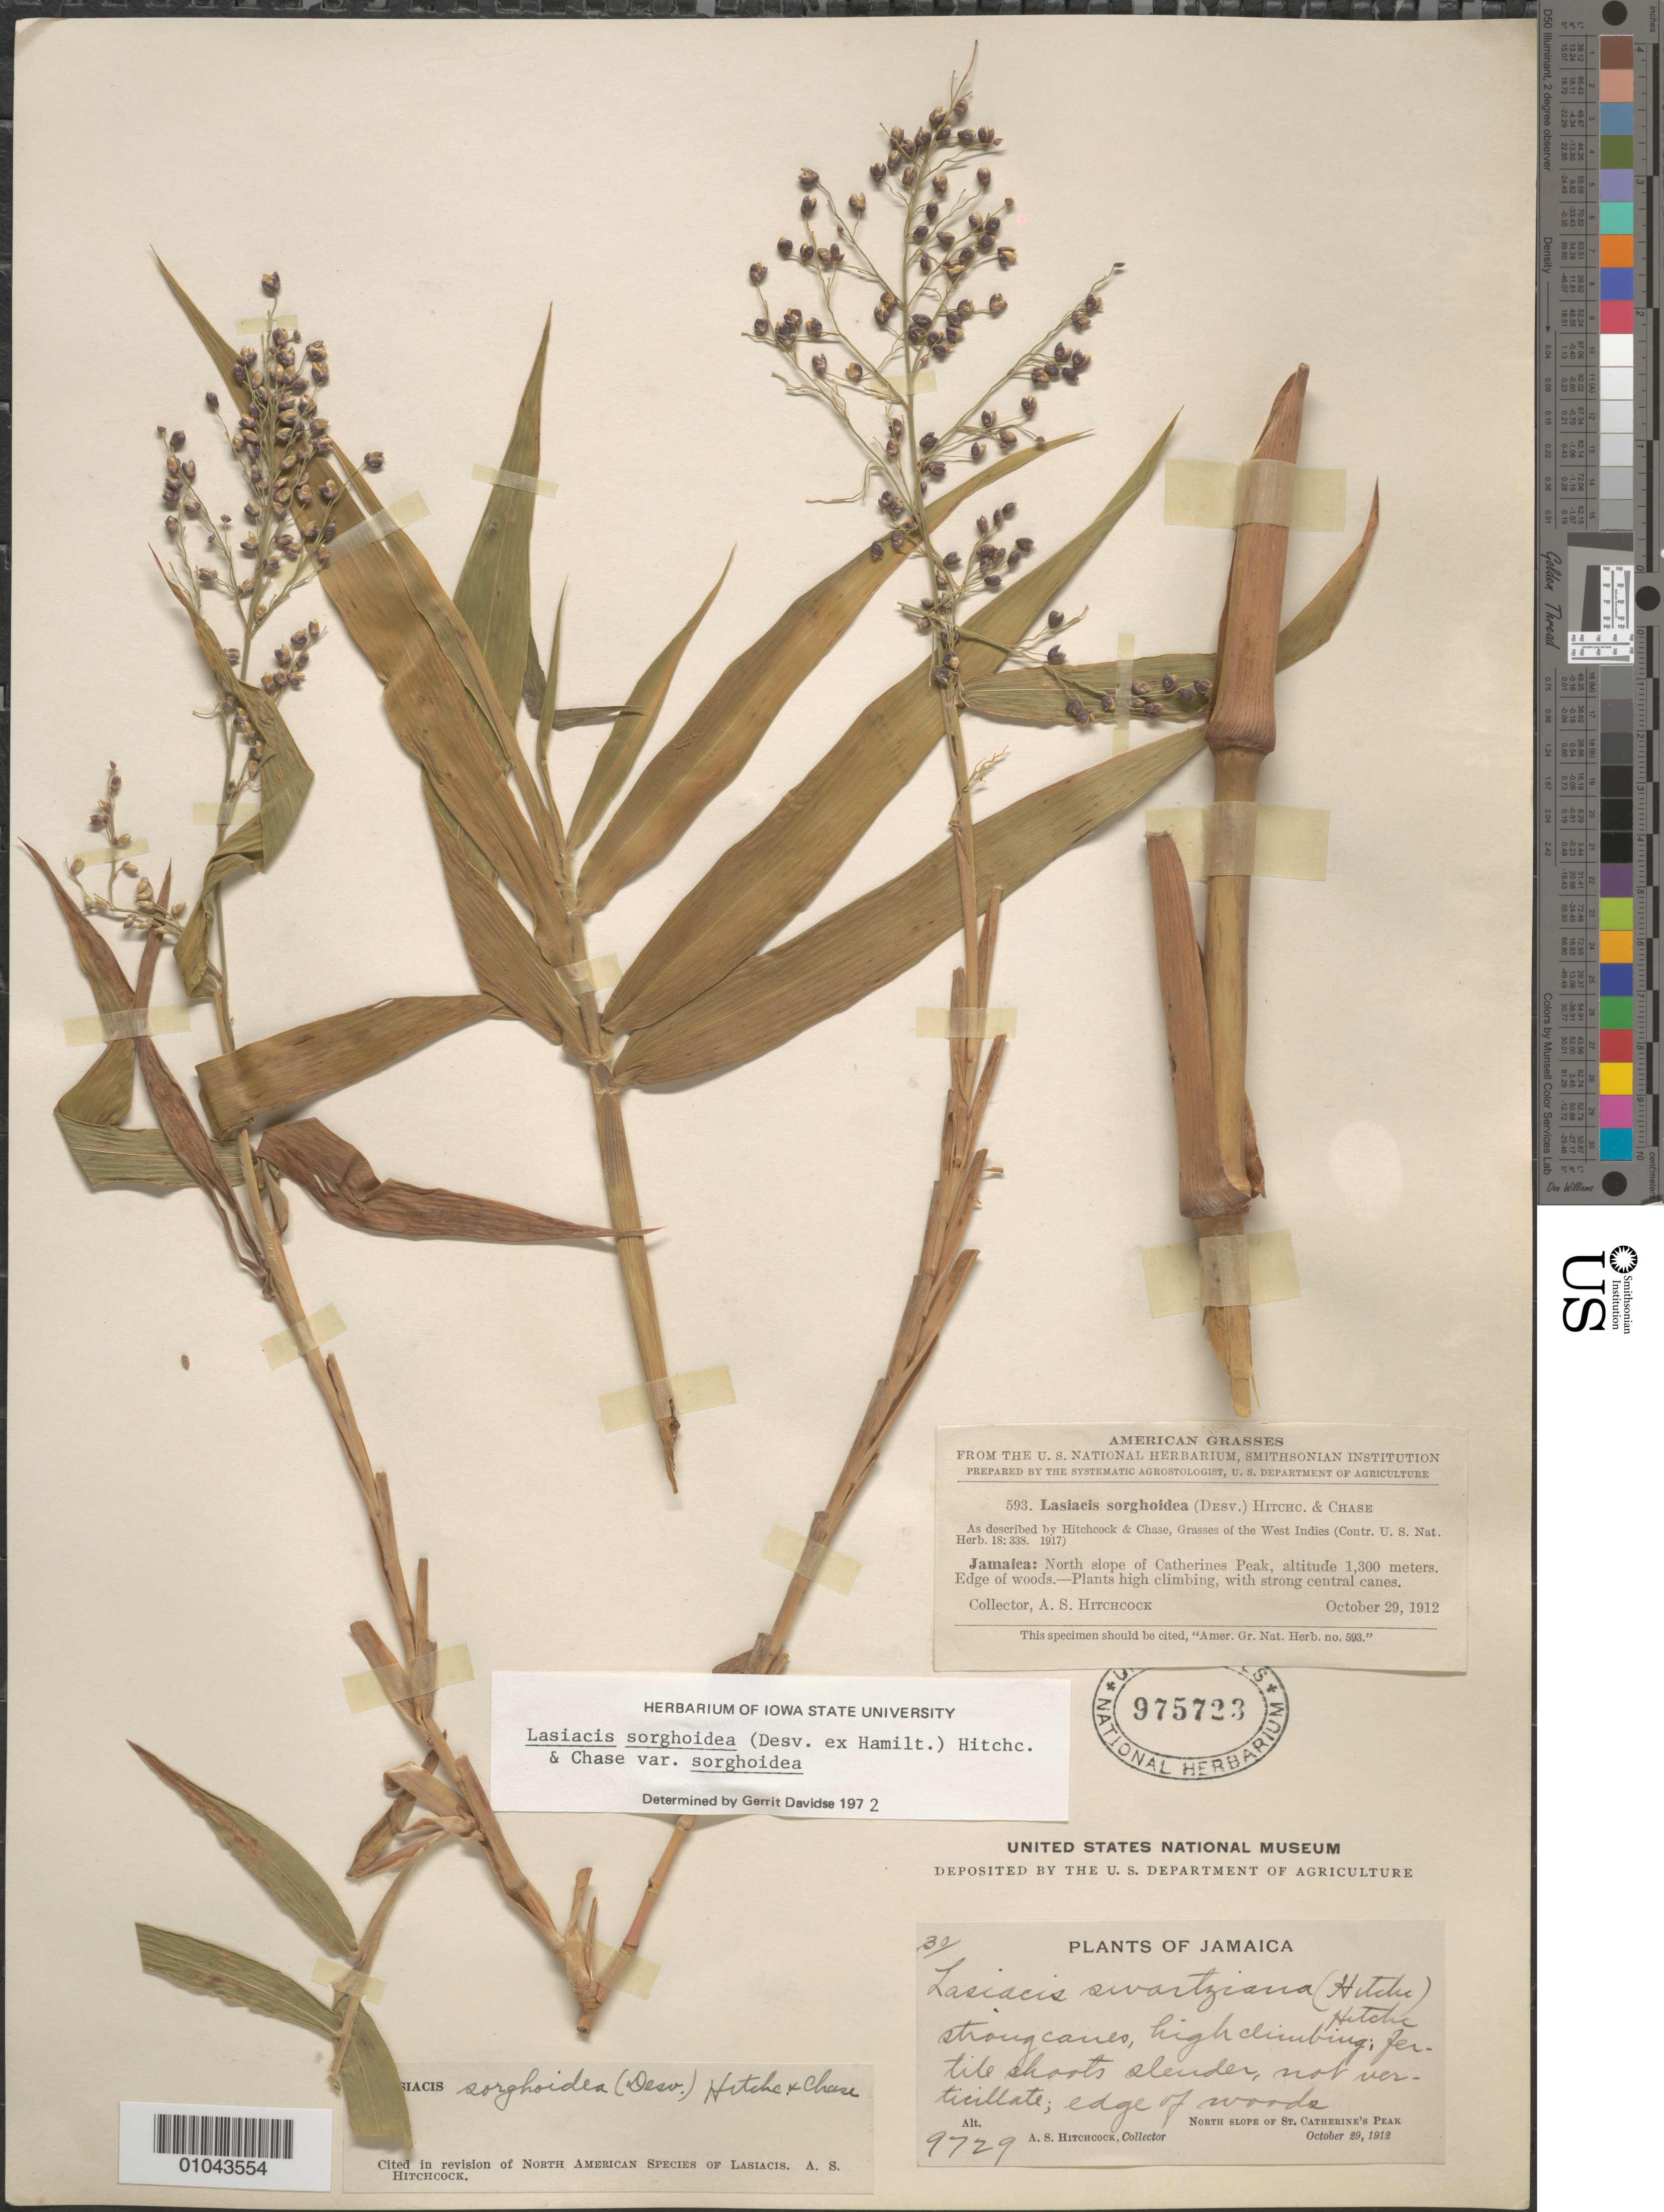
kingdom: Plantae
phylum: Tracheophyta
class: Liliopsida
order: Poales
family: Poaceae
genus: Lasiacis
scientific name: Lasiacis sorghoidea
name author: (Desv. ex Ham.) Hitchc. & Chase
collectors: A. S. Hitchcock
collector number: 9729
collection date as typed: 29 Oct 1912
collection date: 1912-10-29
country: Jamaica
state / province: Saint Andrew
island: Jamaica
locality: North slope of St. Catherines Peak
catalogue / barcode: US 975723